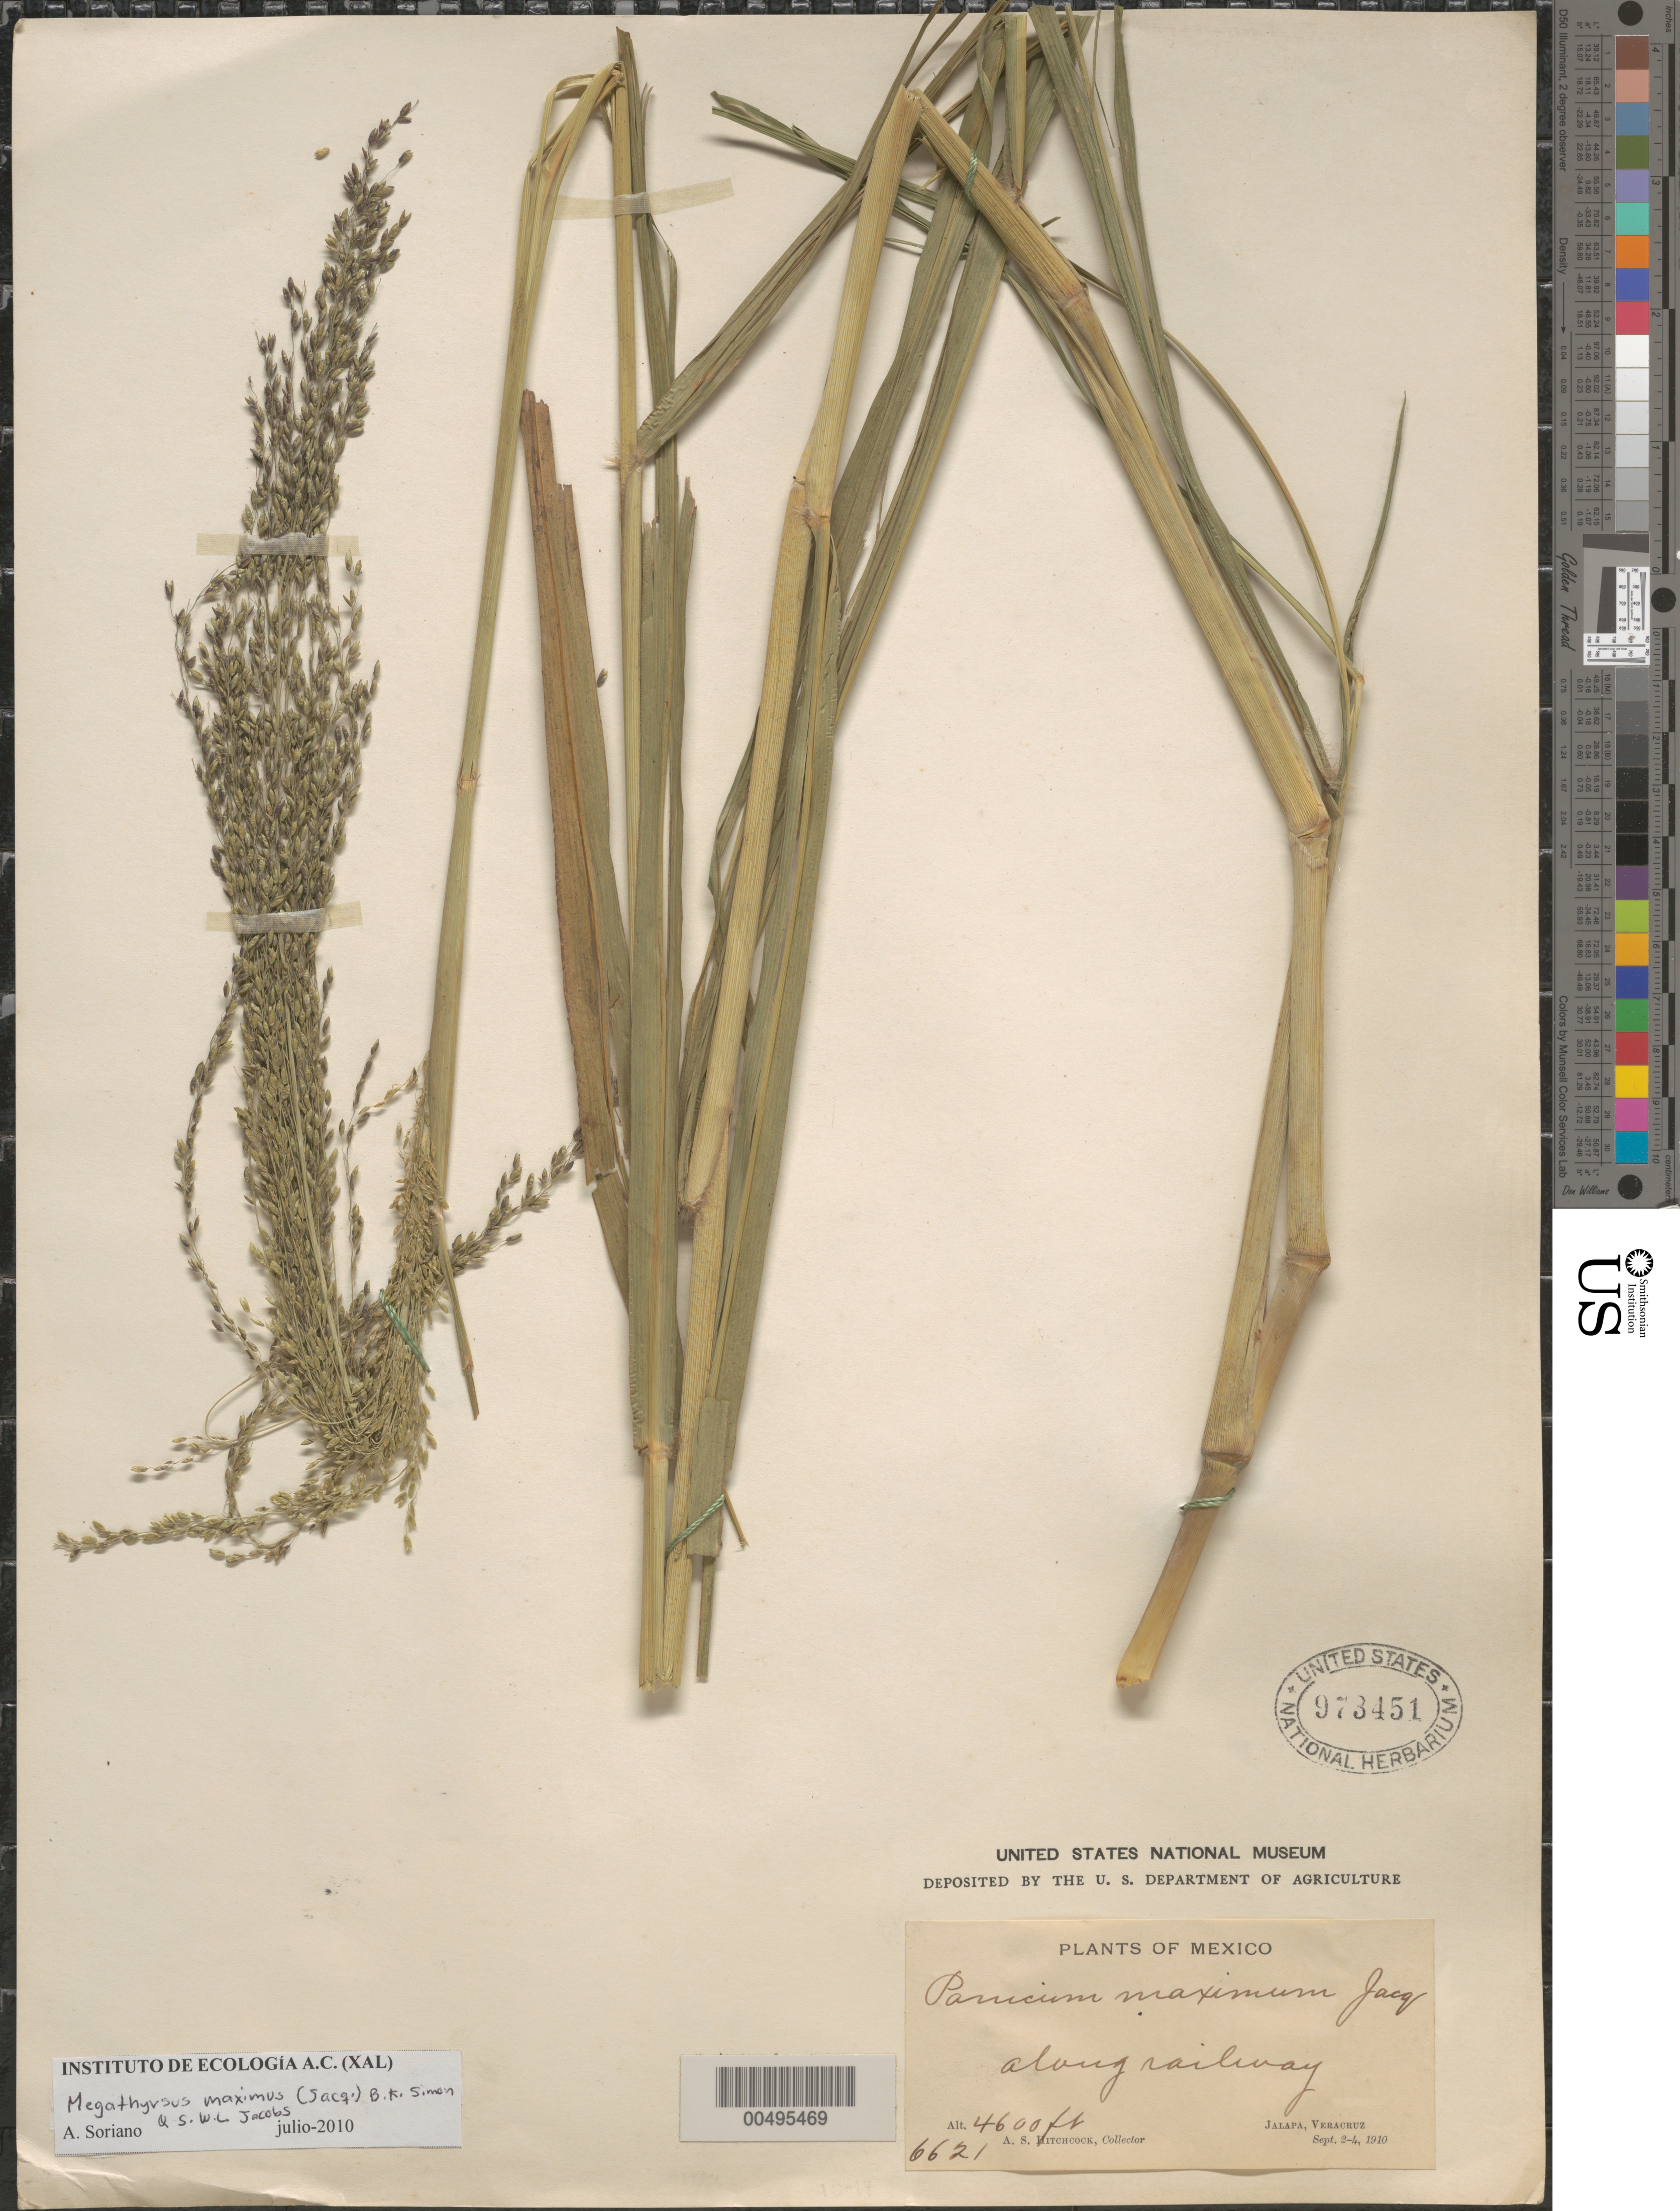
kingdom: Plantae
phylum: Tracheophyta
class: Liliopsida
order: Poales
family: Poaceae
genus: Panicum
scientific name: Panicum maximum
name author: Jacq.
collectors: A. S. Hitchcock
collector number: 6621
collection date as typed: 2 Sep 1910 to 4 Sep 1910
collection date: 1910-09-02/1910-09-04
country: Mexico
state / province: Veracruz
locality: Jalapa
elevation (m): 1402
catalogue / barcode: US 973451